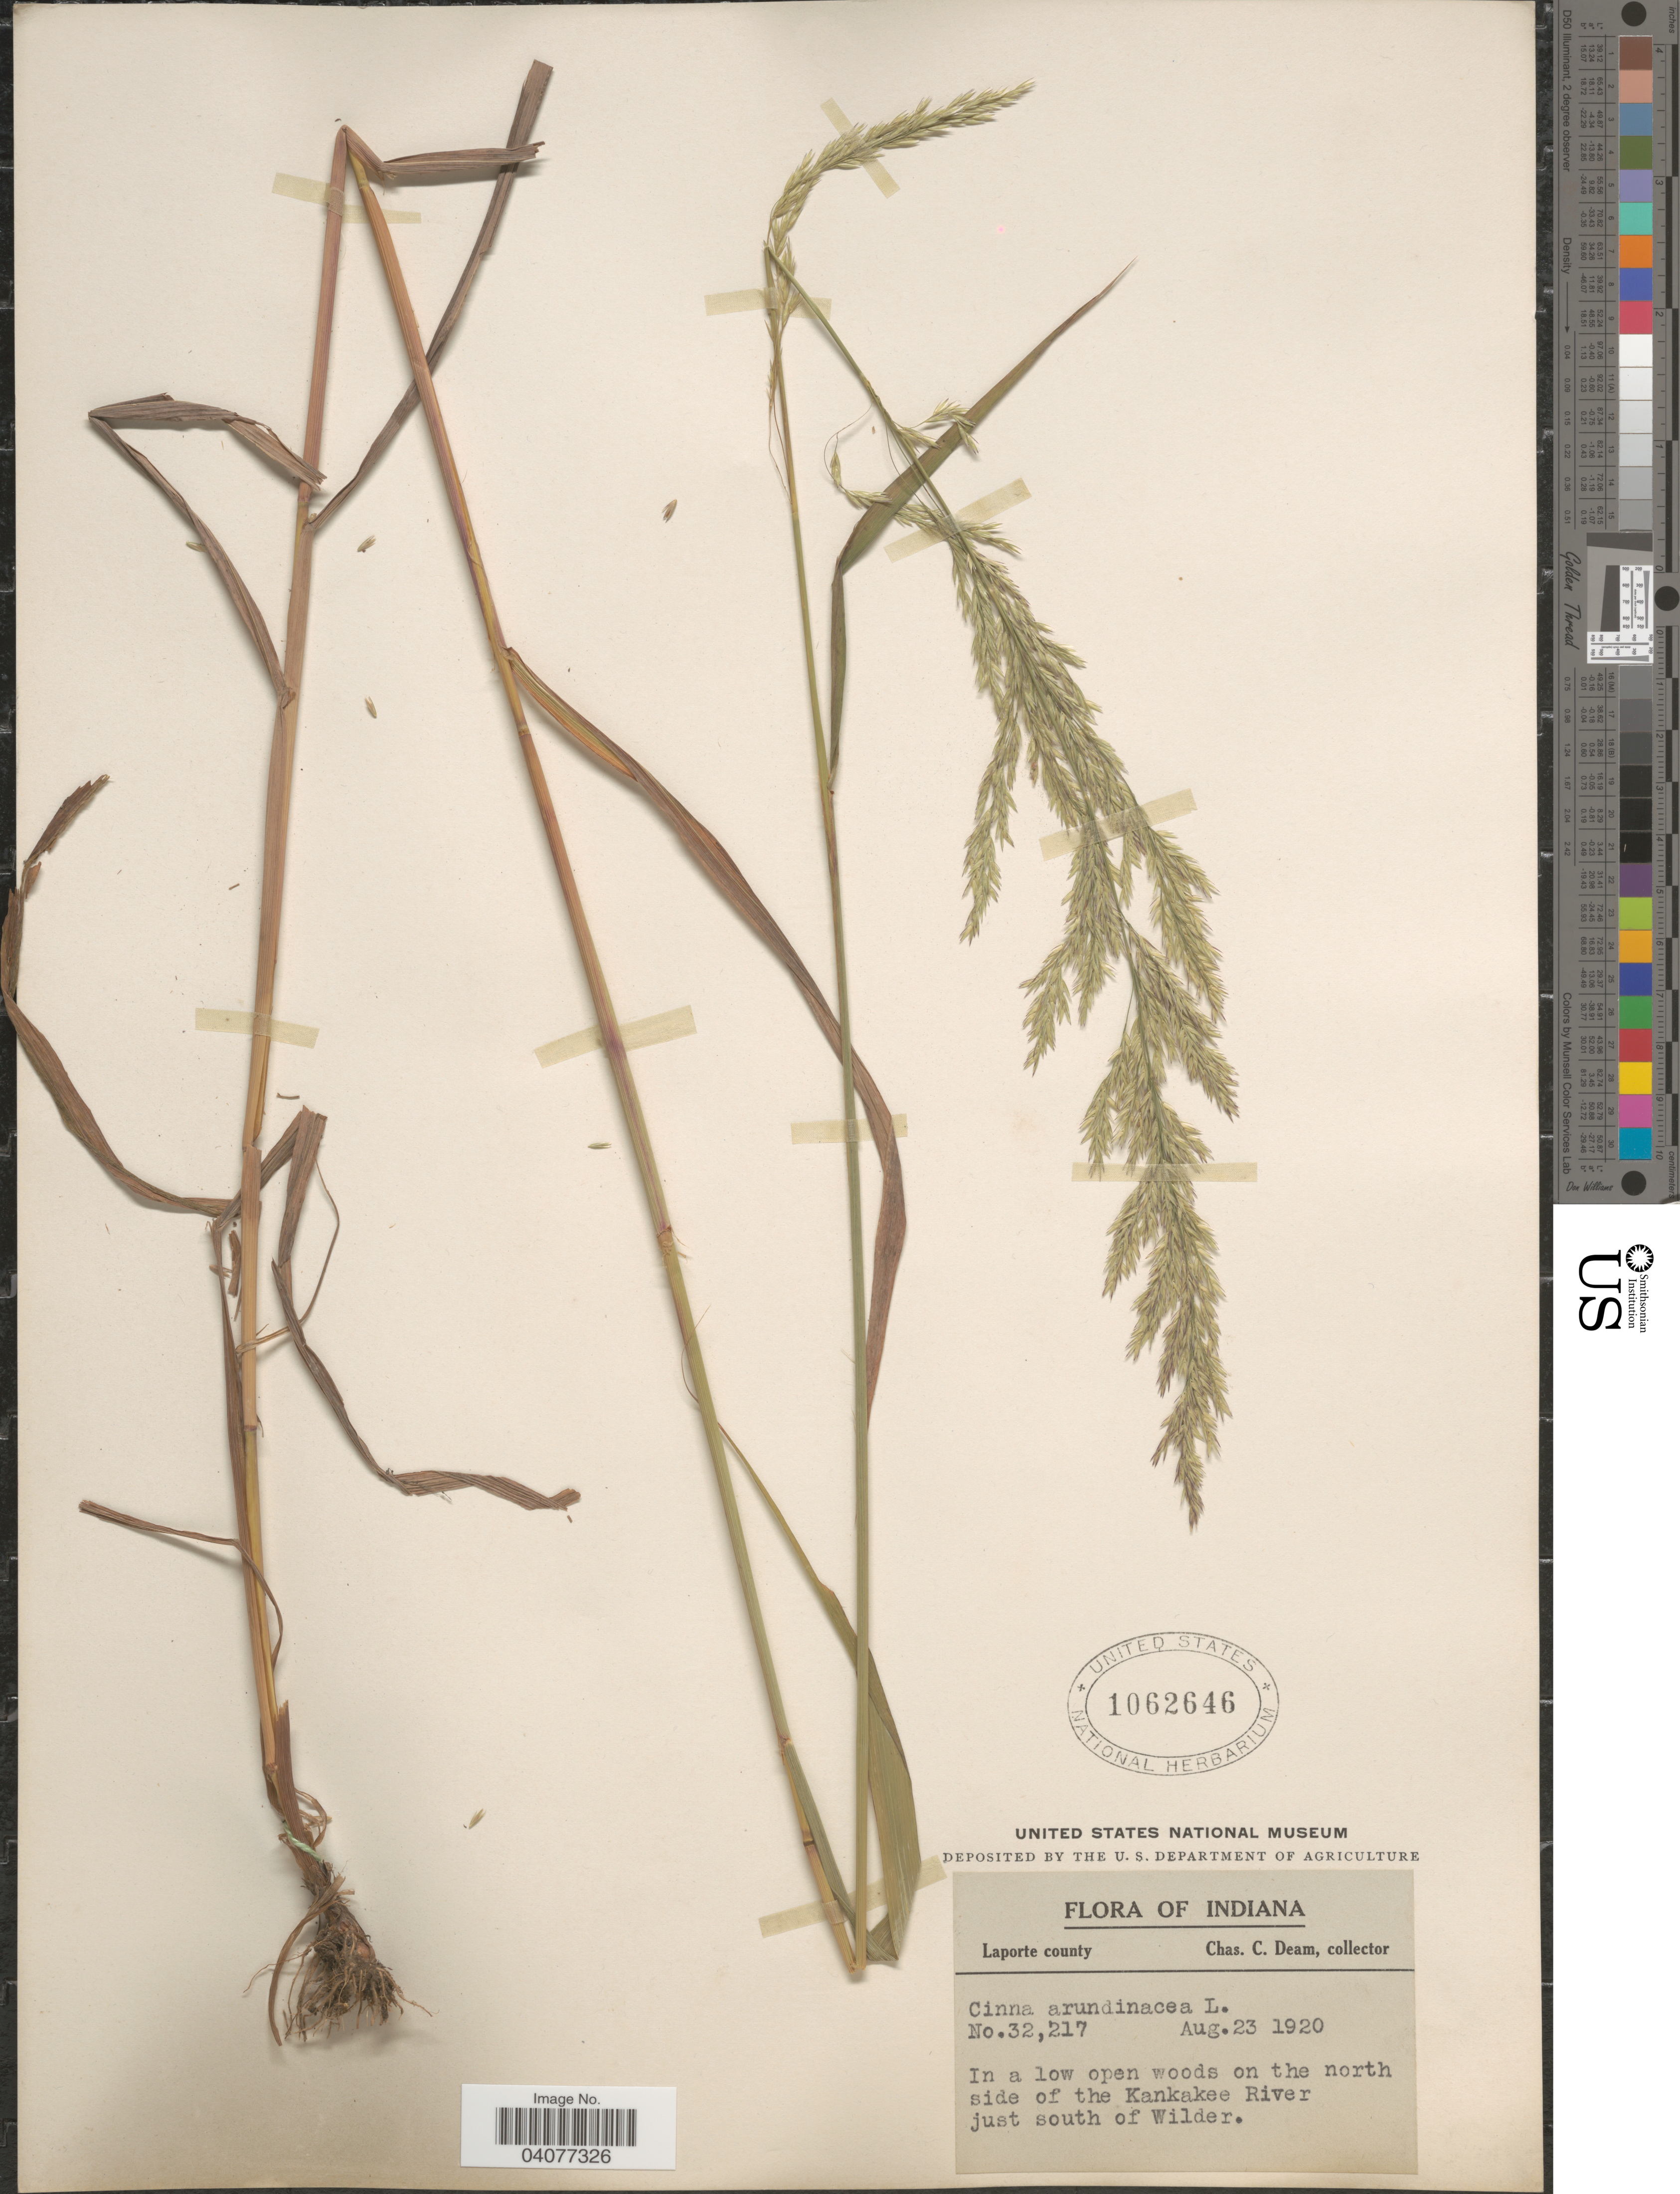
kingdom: Plantae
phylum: Tracheophyta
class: Liliopsida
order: Poales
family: Poaceae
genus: Cinna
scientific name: Cinna arundinacea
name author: L.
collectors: C. C. Deam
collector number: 32217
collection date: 1920-08-23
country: United States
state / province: Indiana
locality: Laporte county. In a low open woods on the north side of the Kankakee River just south of Wilder.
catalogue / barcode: US 1062646